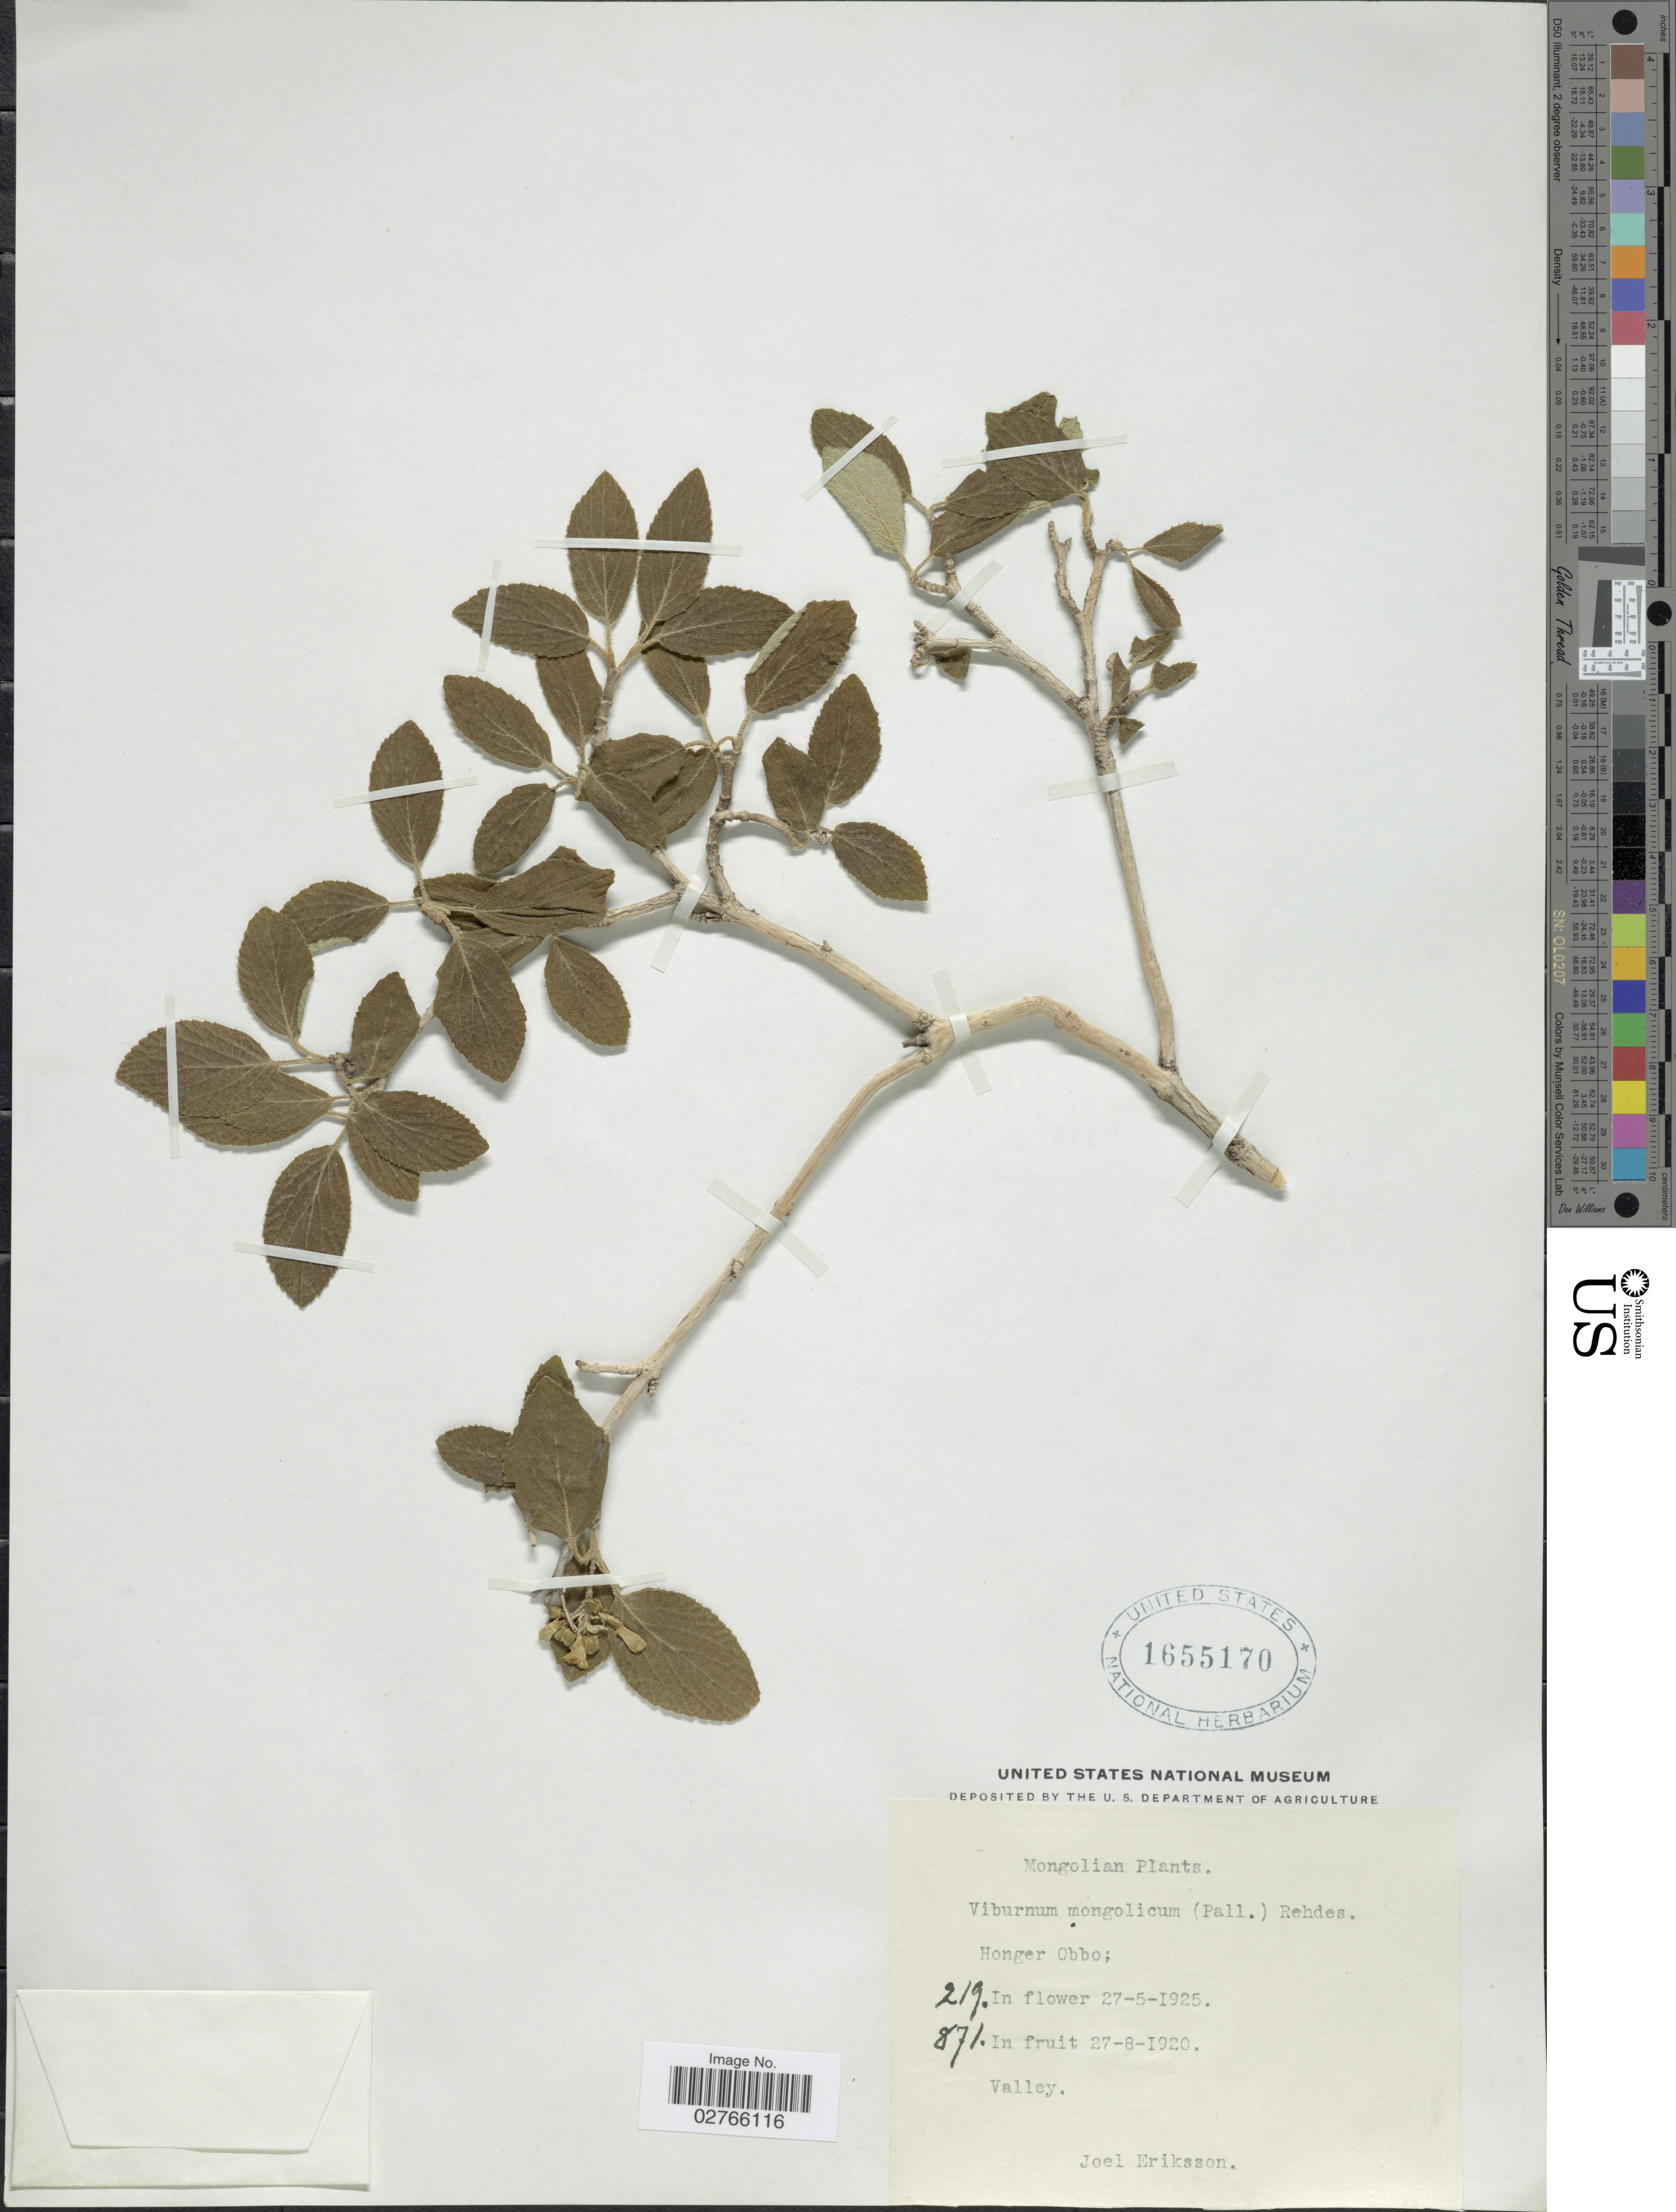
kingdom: Plantae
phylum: Tracheophyta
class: Magnoliopsida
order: Dipsacales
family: Viburnaceae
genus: Viburnum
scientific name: Viburnum mongolicum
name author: (Pall.) Rehder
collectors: J. Eriksson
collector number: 219/871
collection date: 1920-08-27/1925-05-27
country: Mongolia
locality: Honger Obbo.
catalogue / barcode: US 1655170